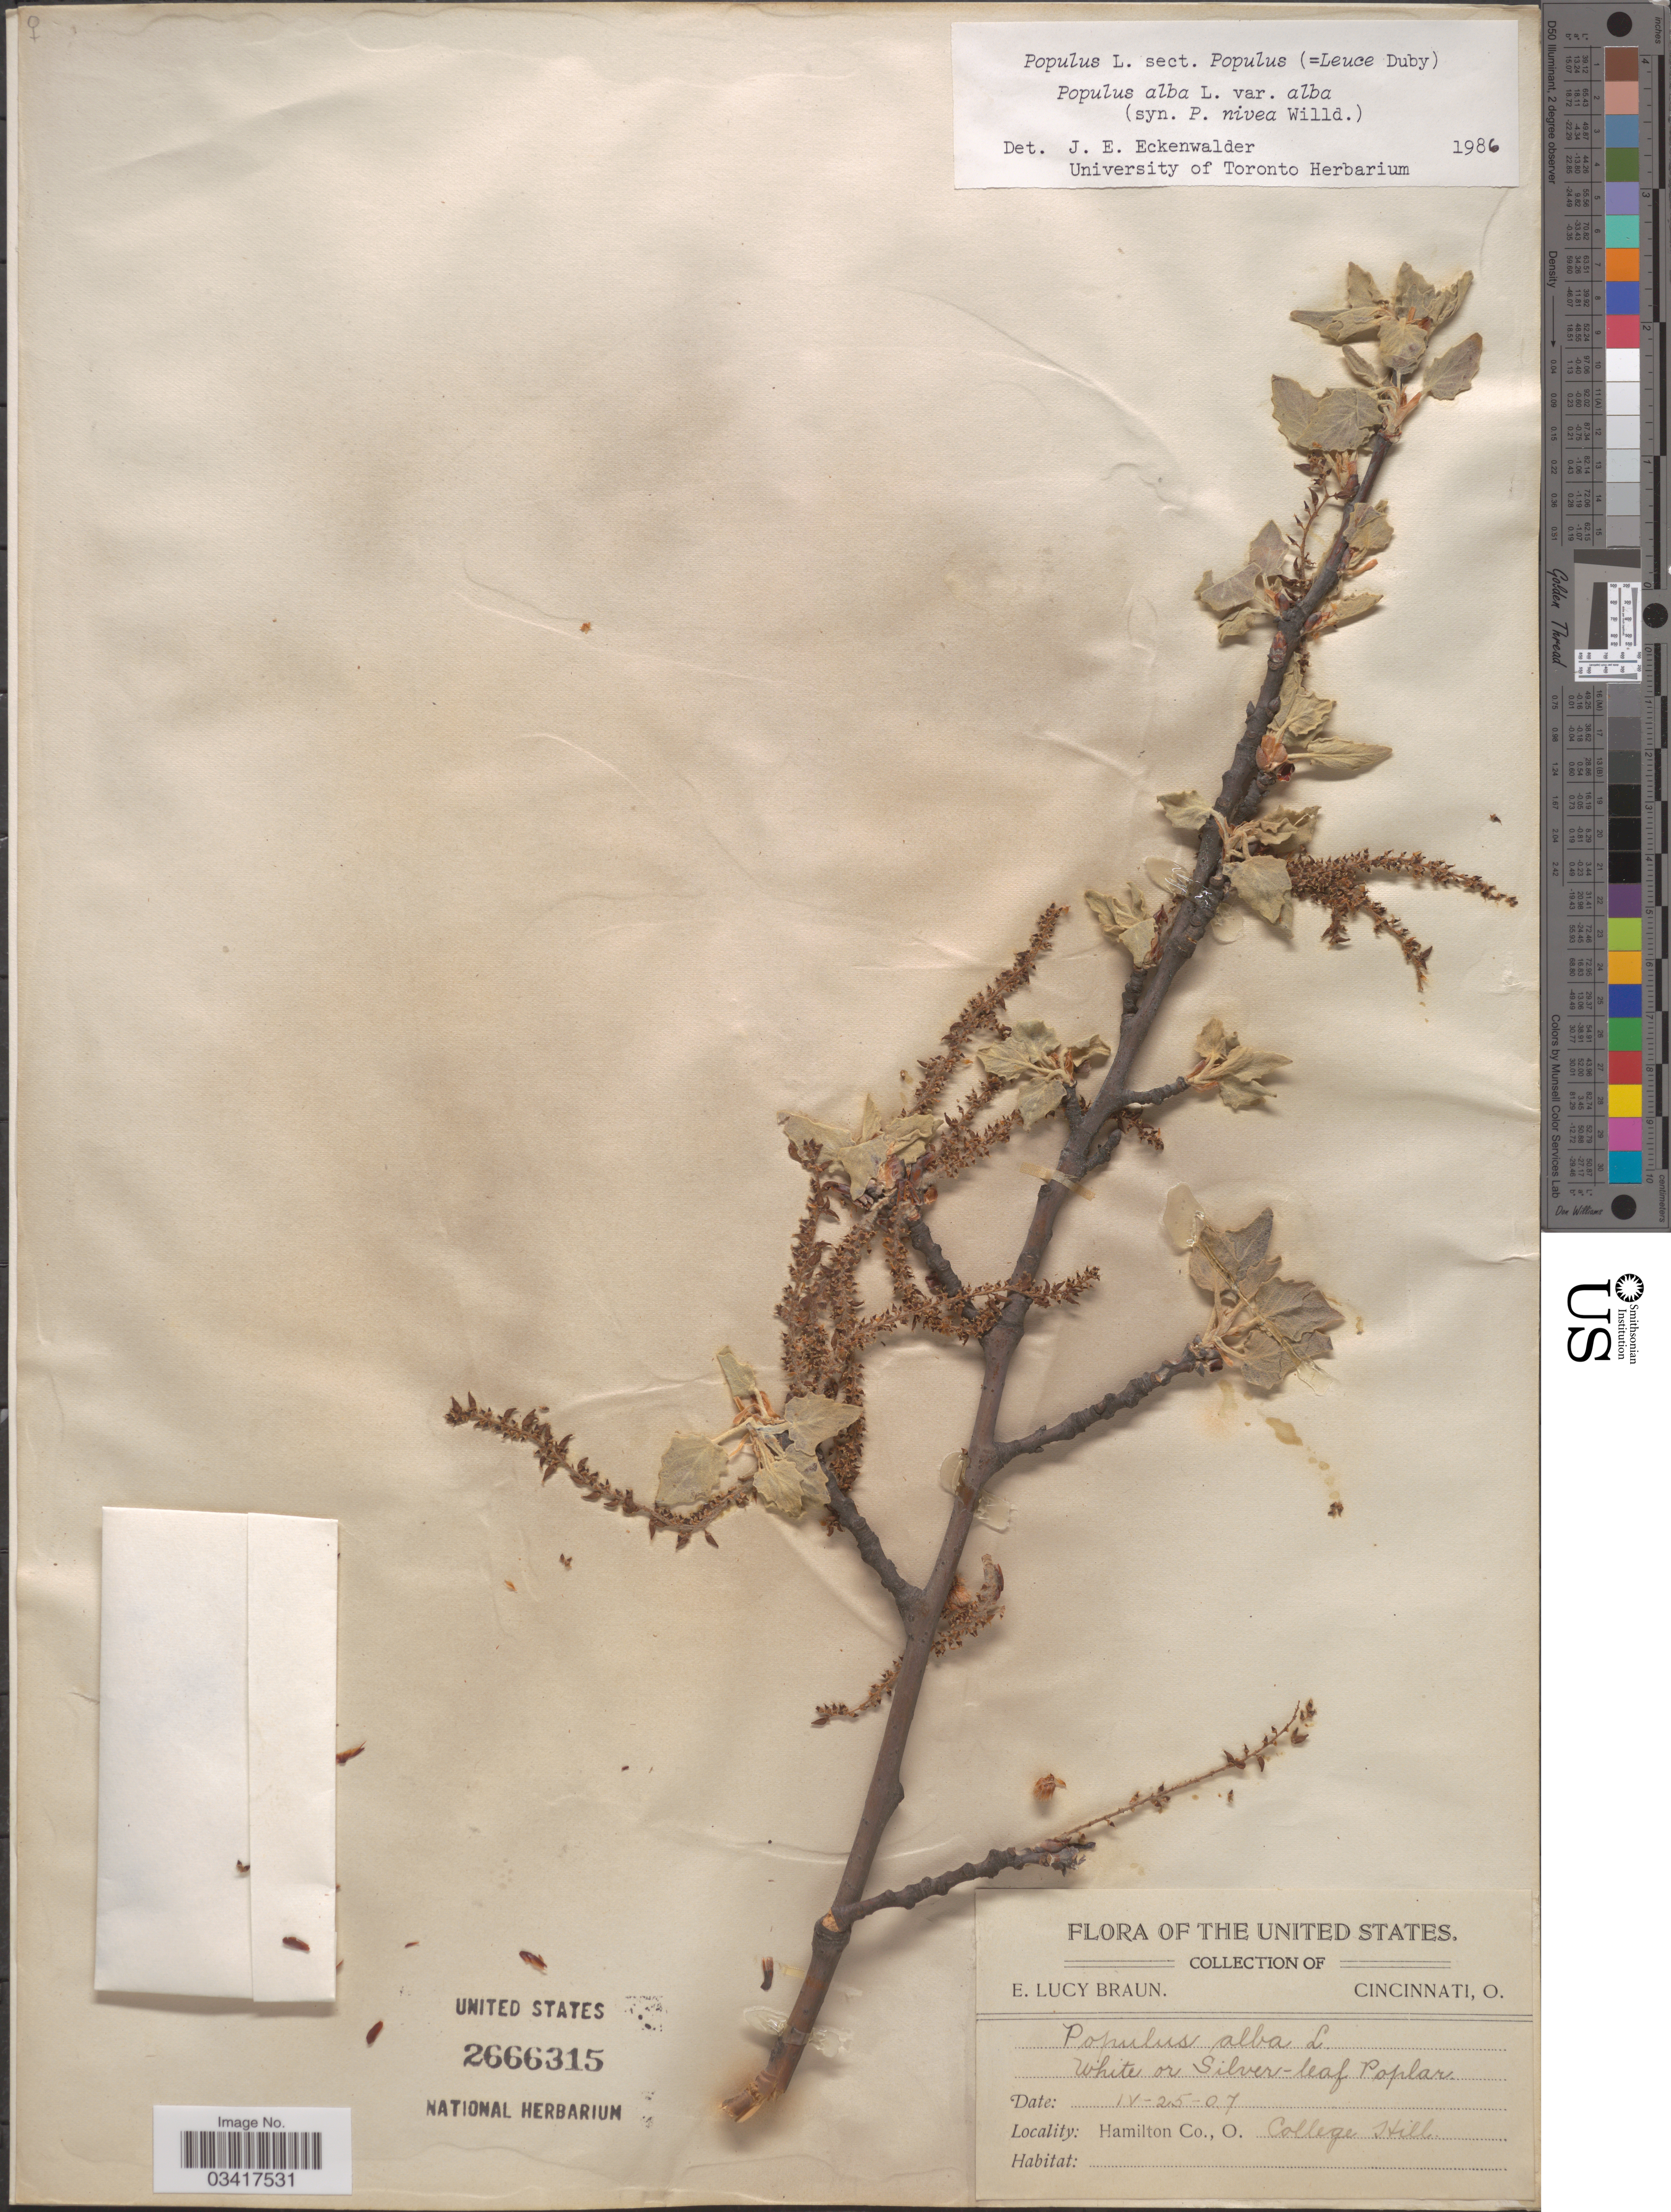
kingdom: Plantae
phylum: Tracheophyta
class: Magnoliopsida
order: Malpighiales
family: Salicaceae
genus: Populus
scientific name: Populus alba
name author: L.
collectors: E. L. Braun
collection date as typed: Transcribed d/m/y: 25/4/7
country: United States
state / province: Ohio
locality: Hamilton Co. College Hill.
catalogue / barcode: US 2666315